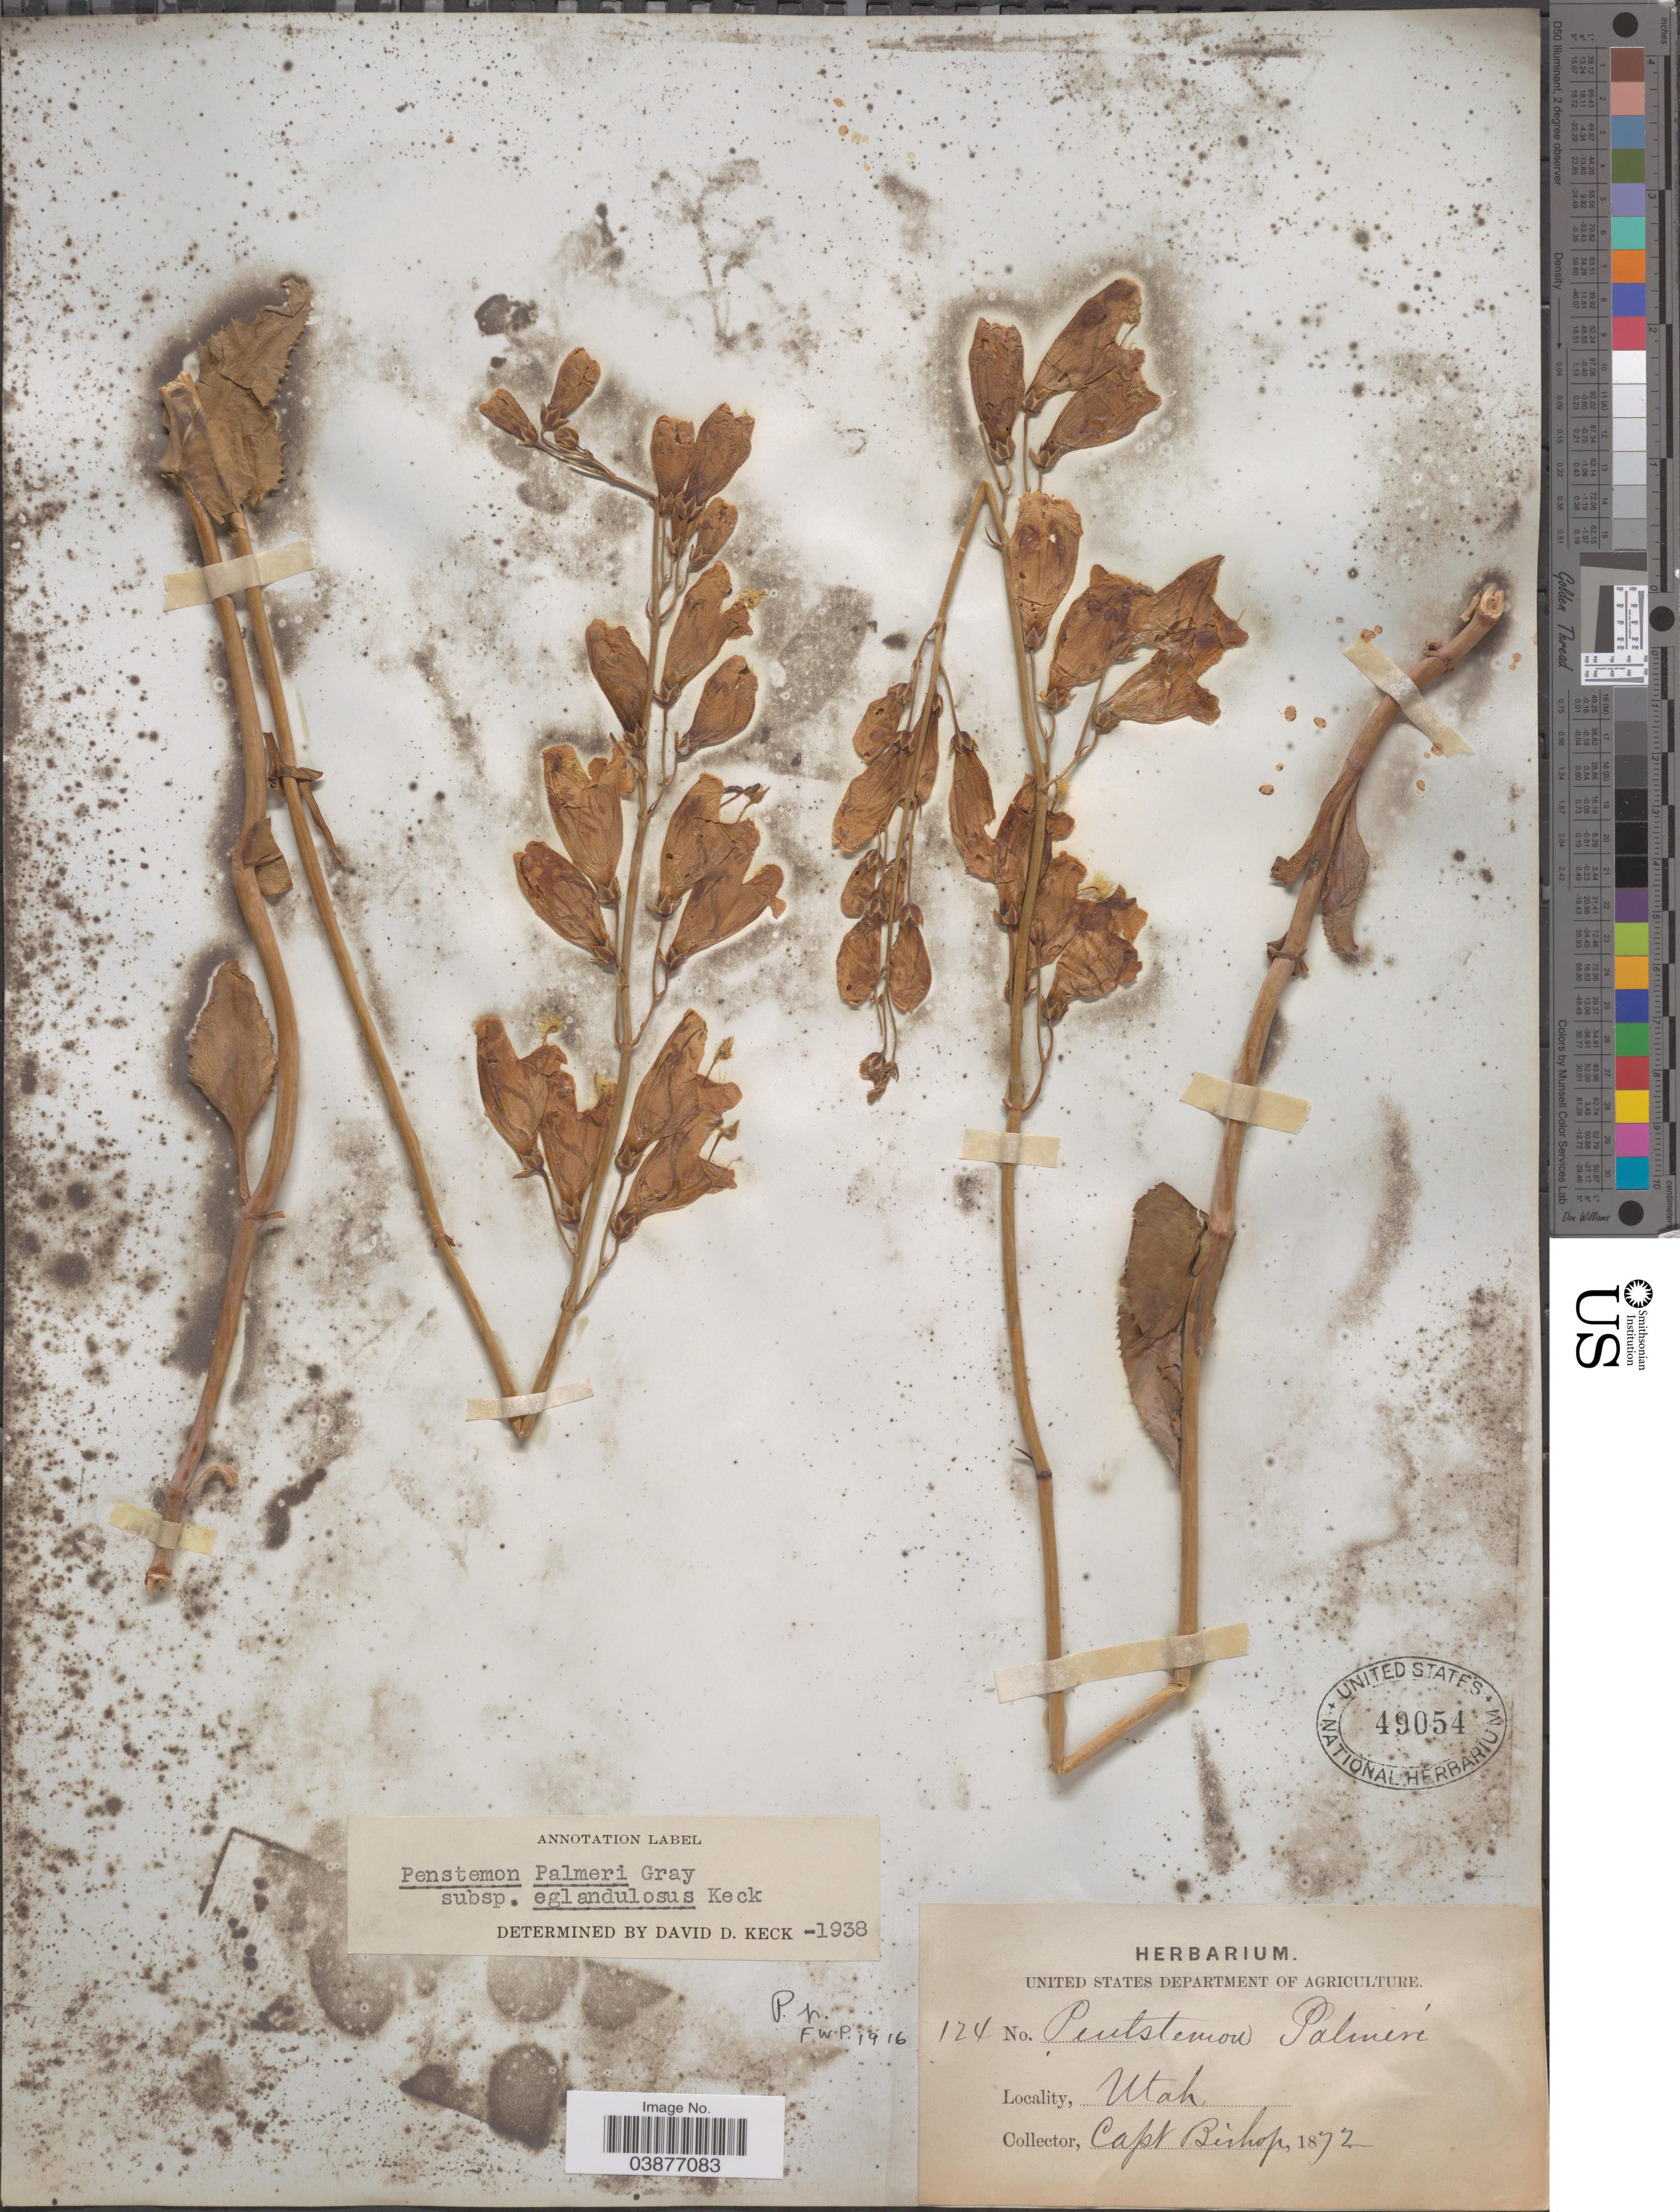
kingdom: Plantae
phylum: Tracheophyta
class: Magnoliopsida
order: Lamiales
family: Plantaginaceae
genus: Penstemon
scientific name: Penstemon palmeri subsp. eglandulosus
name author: D.D. Keck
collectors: F. M. Bishop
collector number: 124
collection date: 1872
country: United States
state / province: Utah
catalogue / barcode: US 49054